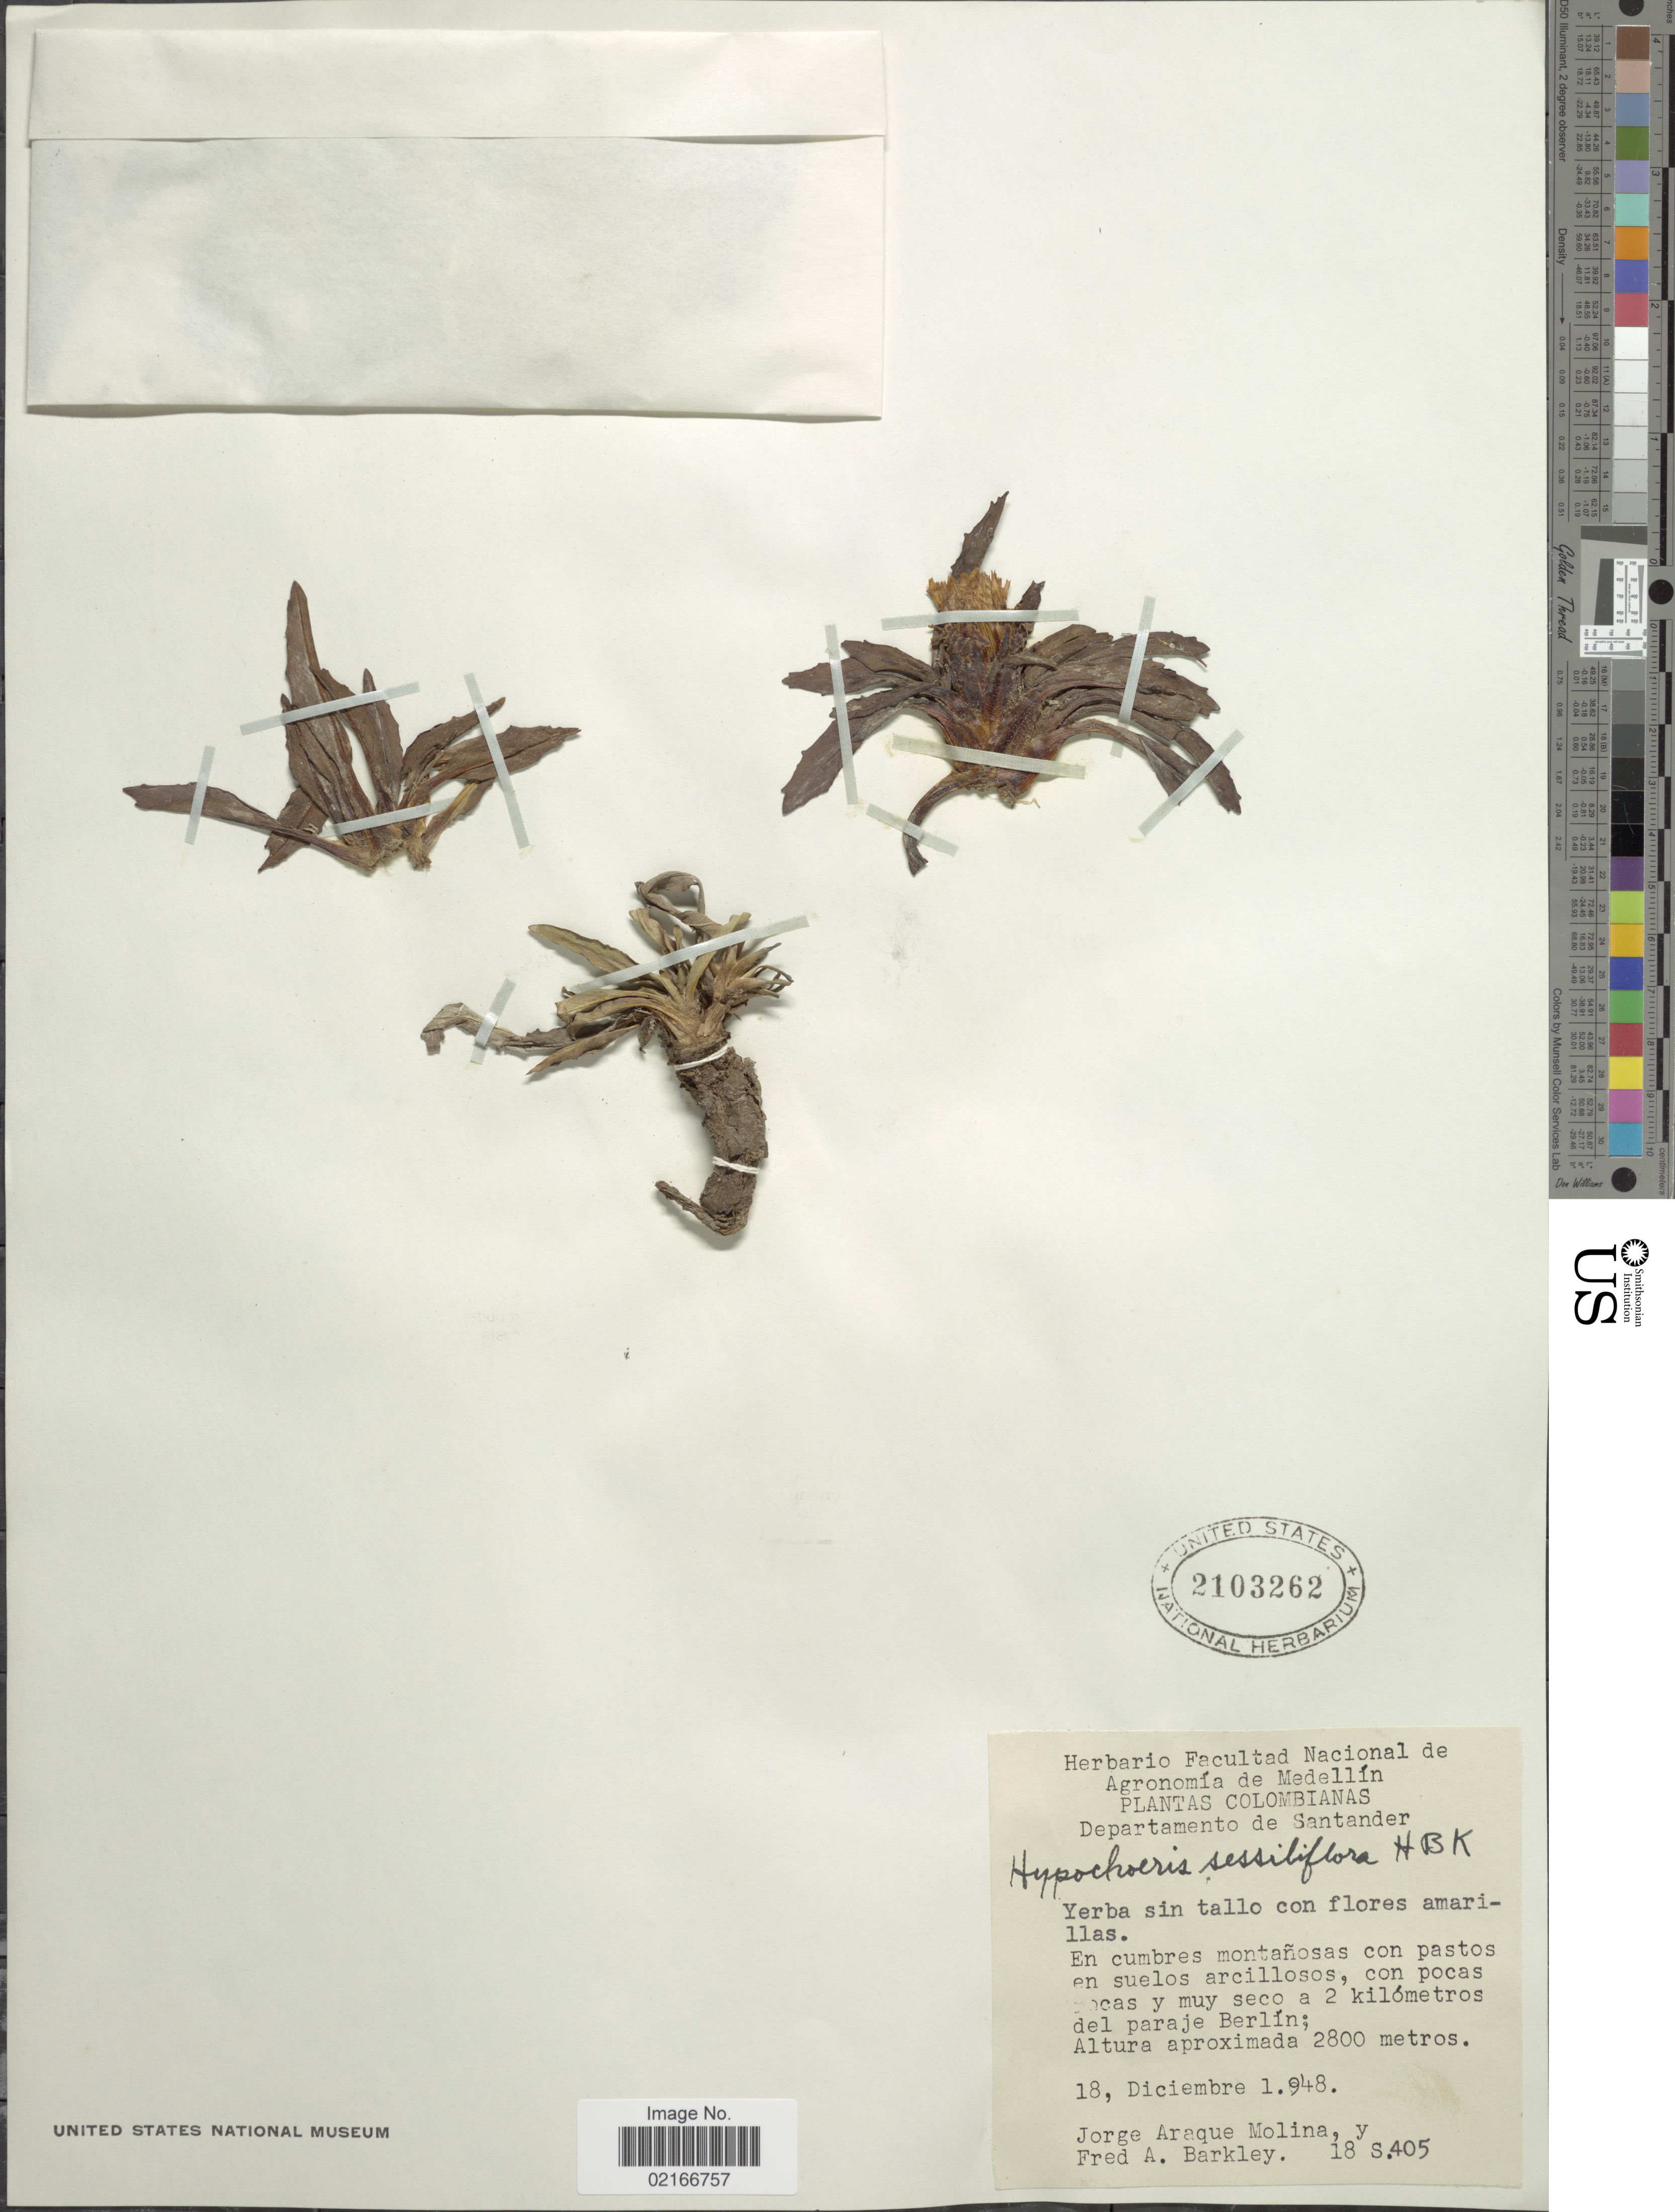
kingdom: Plantae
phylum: Tracheophyta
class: Magnoliopsida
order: Asterales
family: Asteraceae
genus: Hypochaeris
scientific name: Hypochaeris sessiflora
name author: Kunth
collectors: J. Araque Molina & F. A. Barkley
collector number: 18S.405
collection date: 1948-12-18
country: Colombia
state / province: Santander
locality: A 2 kilómetros del paraje Berlín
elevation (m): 2800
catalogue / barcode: US 2103262